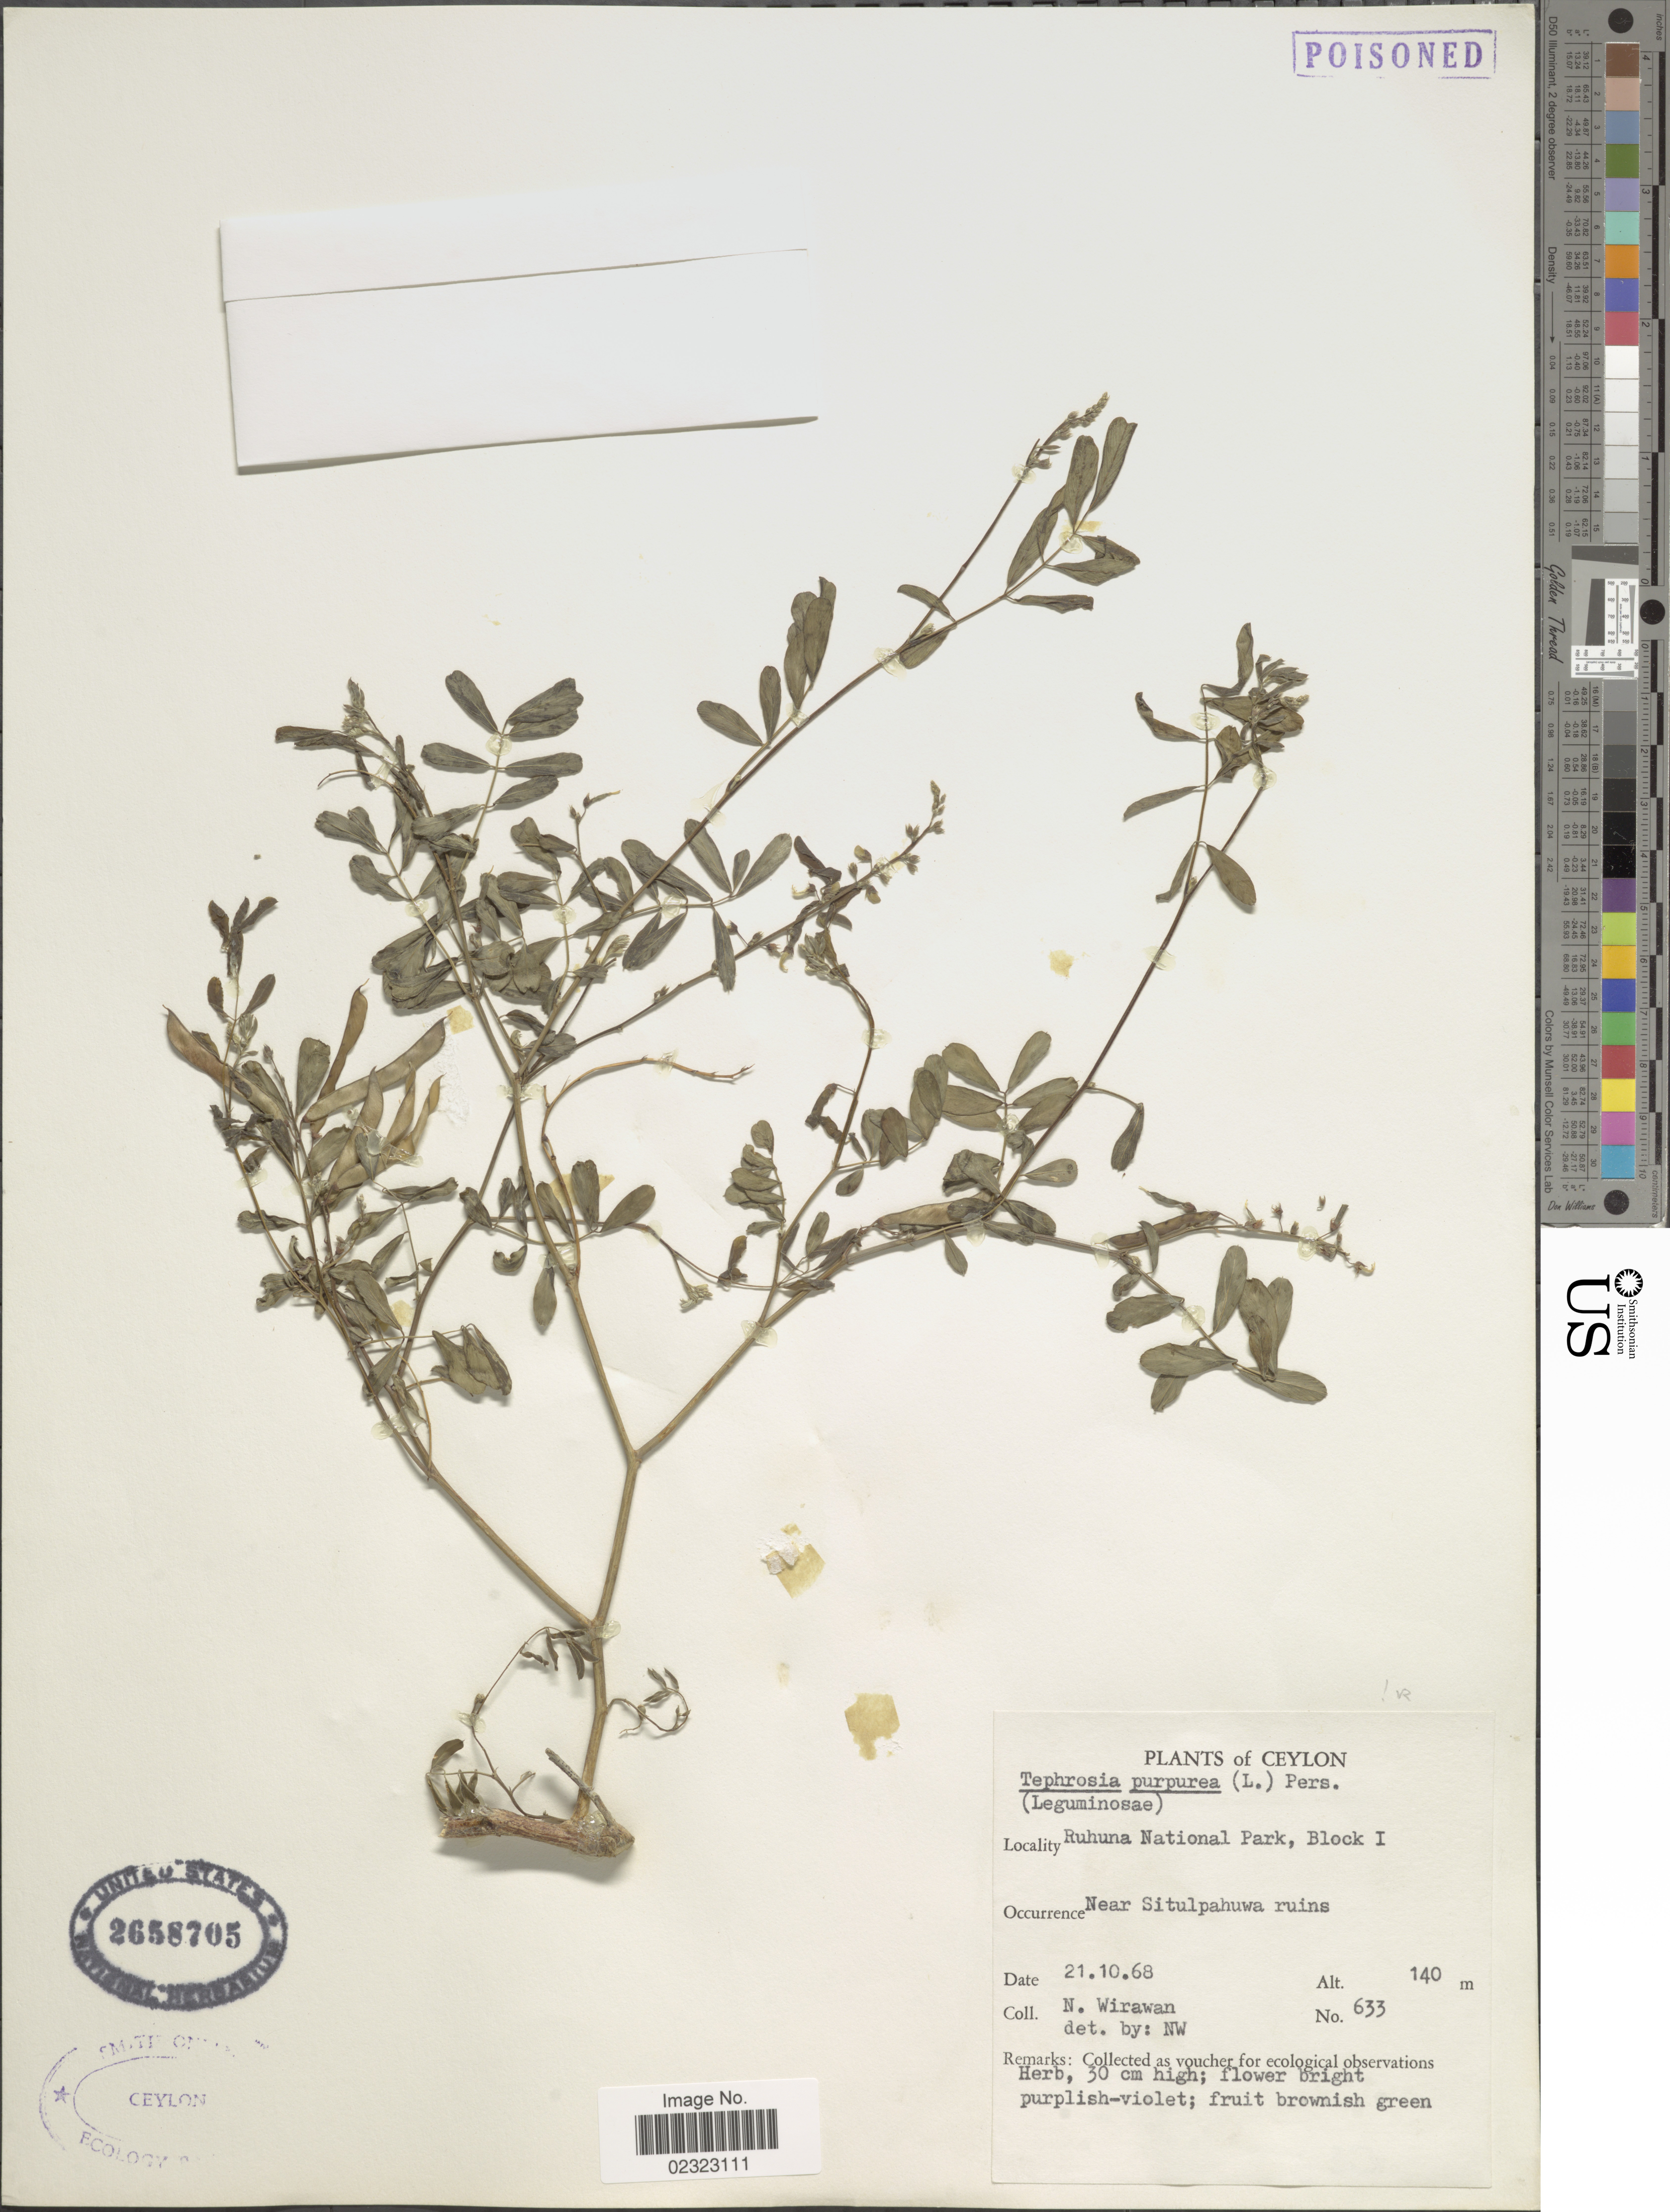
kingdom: Plantae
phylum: Tracheophyta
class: Magnoliopsida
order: Fabales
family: Fabaceae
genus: Tephrosia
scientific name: Tephrosia purpurea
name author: (L.) Pers.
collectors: N. Wirawan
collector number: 633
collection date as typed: Transcribed d/m/y: 21/10/68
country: Sri Lanka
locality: Ceylon. Ruhuna National Park, Block I. Near Situlpahuwa ruins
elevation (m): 140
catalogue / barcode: US 2658705